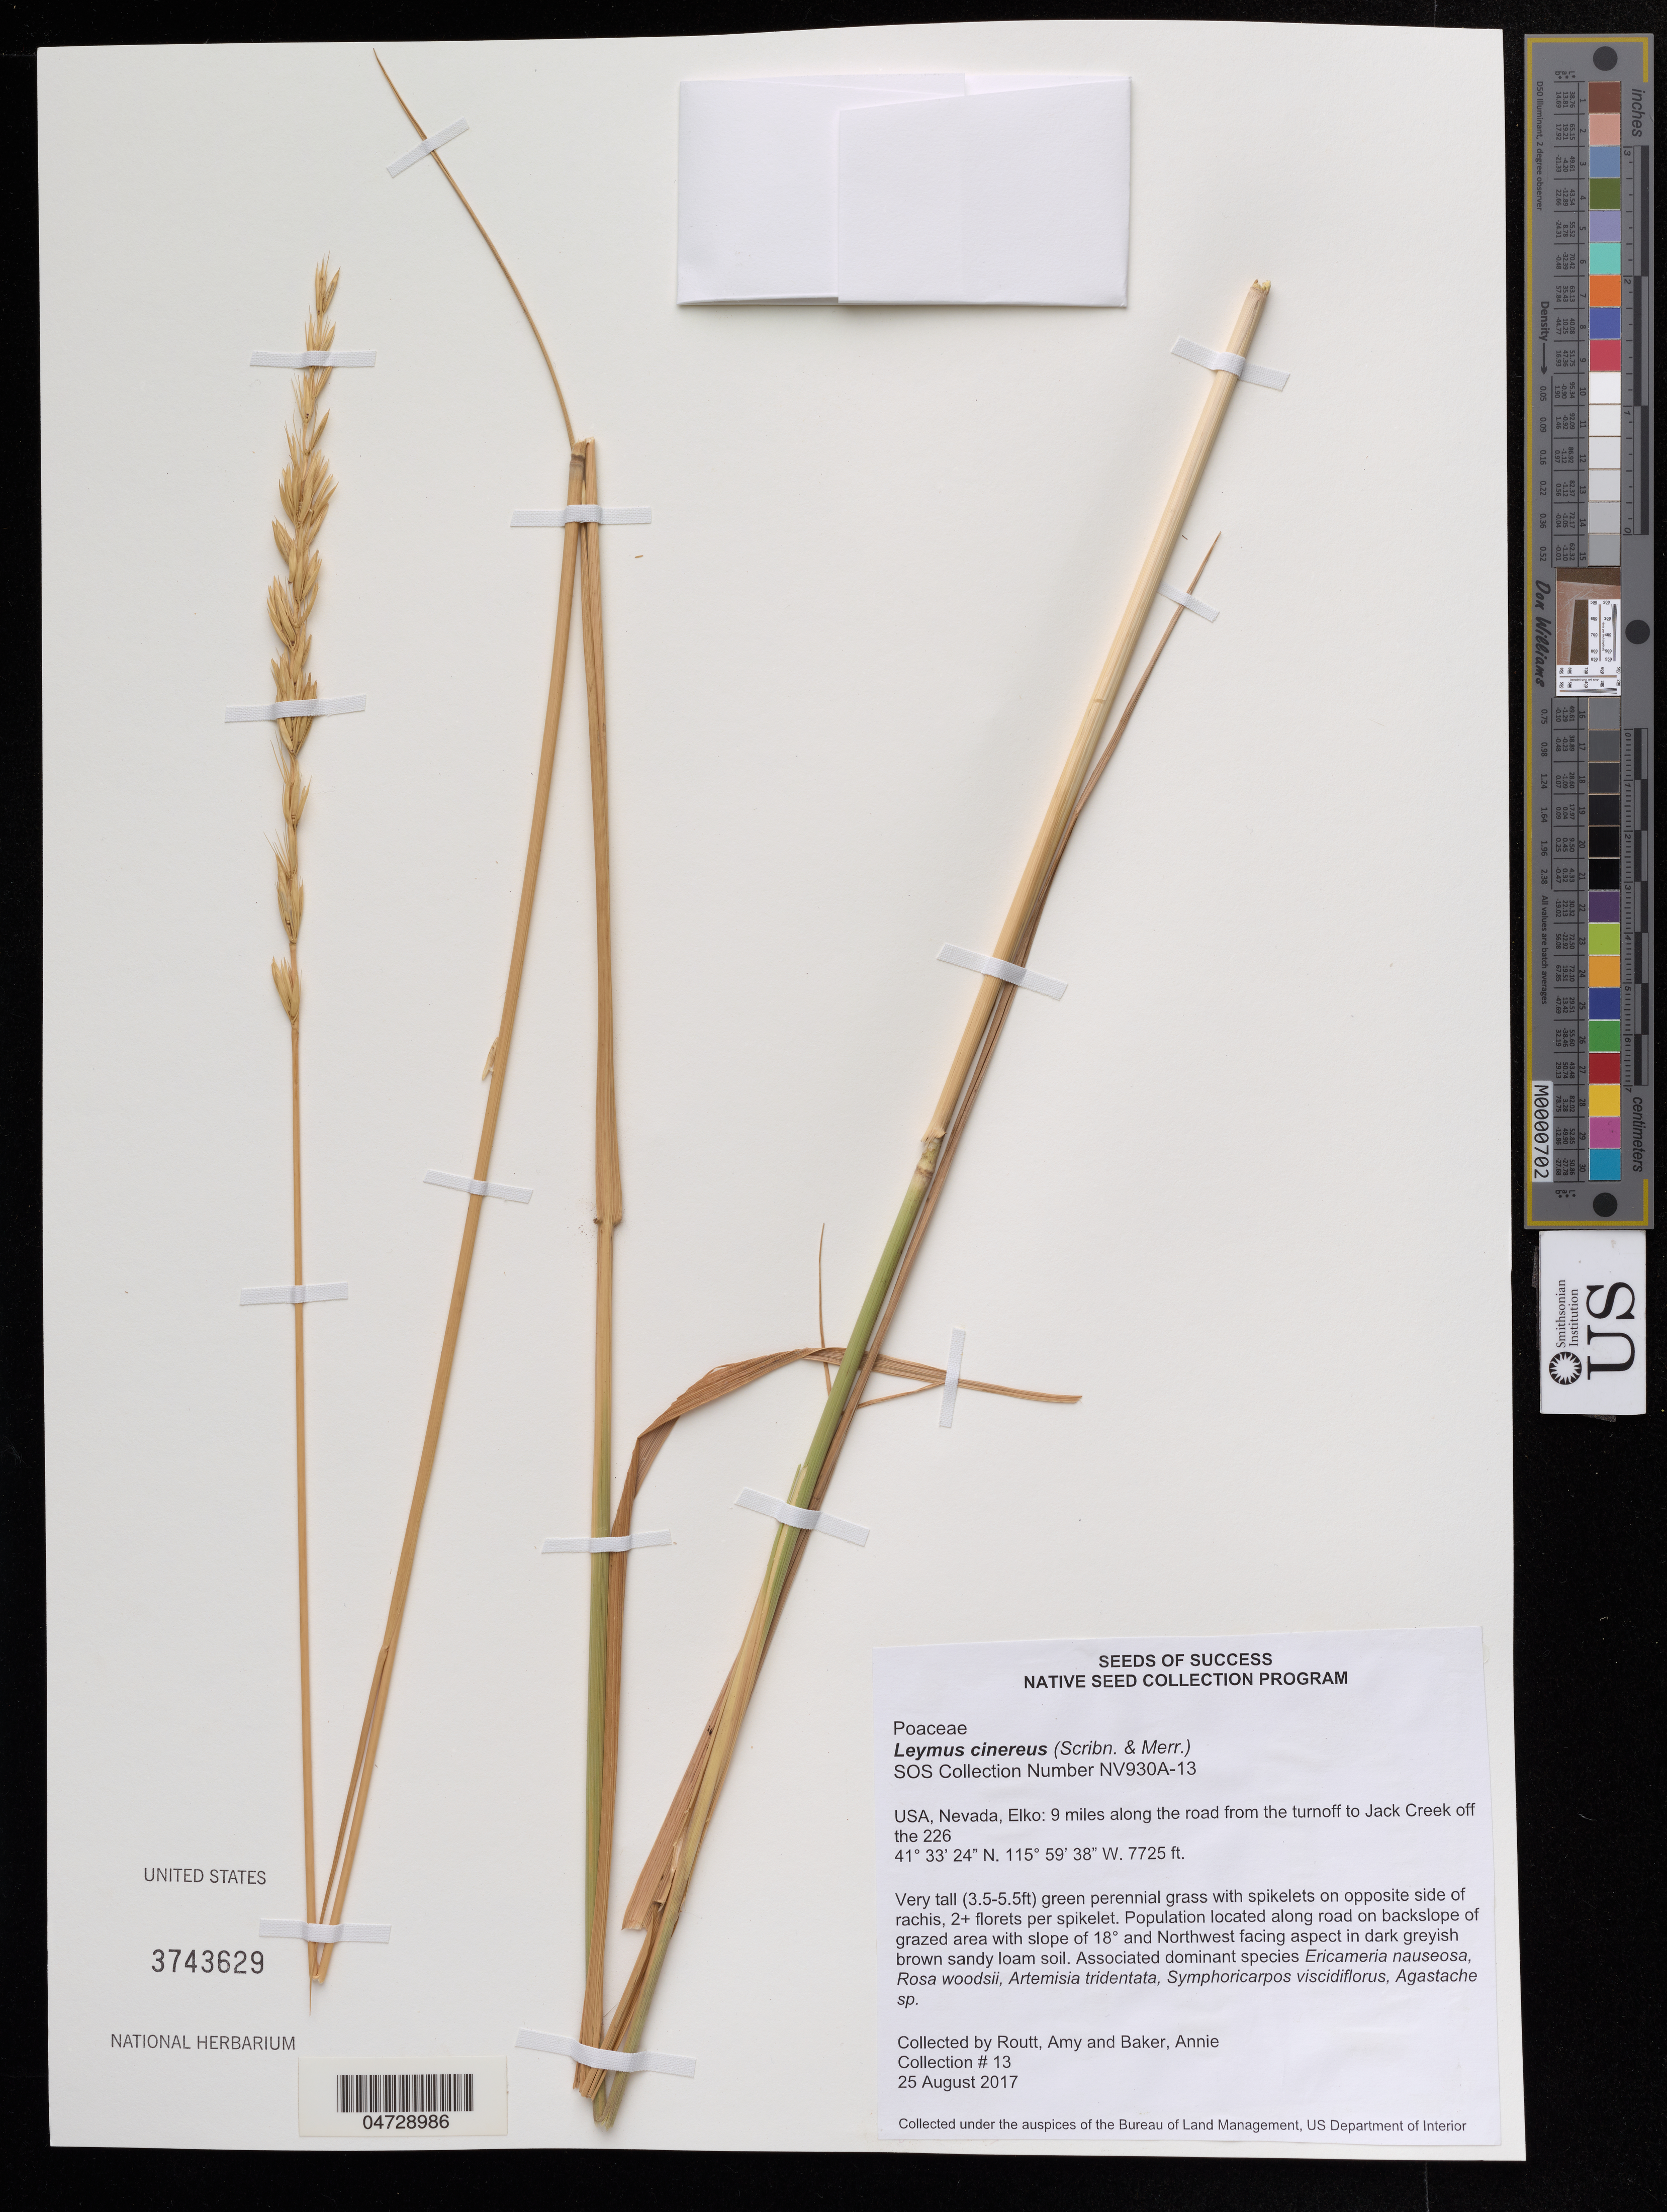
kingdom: Plantae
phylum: Tracheophyta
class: Liliopsida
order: Poales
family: Poaceae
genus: Leymus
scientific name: Leymus cinereus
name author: (Scribn. & Merr.) Á. Löve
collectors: A. Routt & A. Baker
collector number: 13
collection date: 2017-08-25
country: United States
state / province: Nevada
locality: Elko: 9 miles along the road from the turnoff to Jack Creek off the 226.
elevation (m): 2355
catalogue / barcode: US 3743629